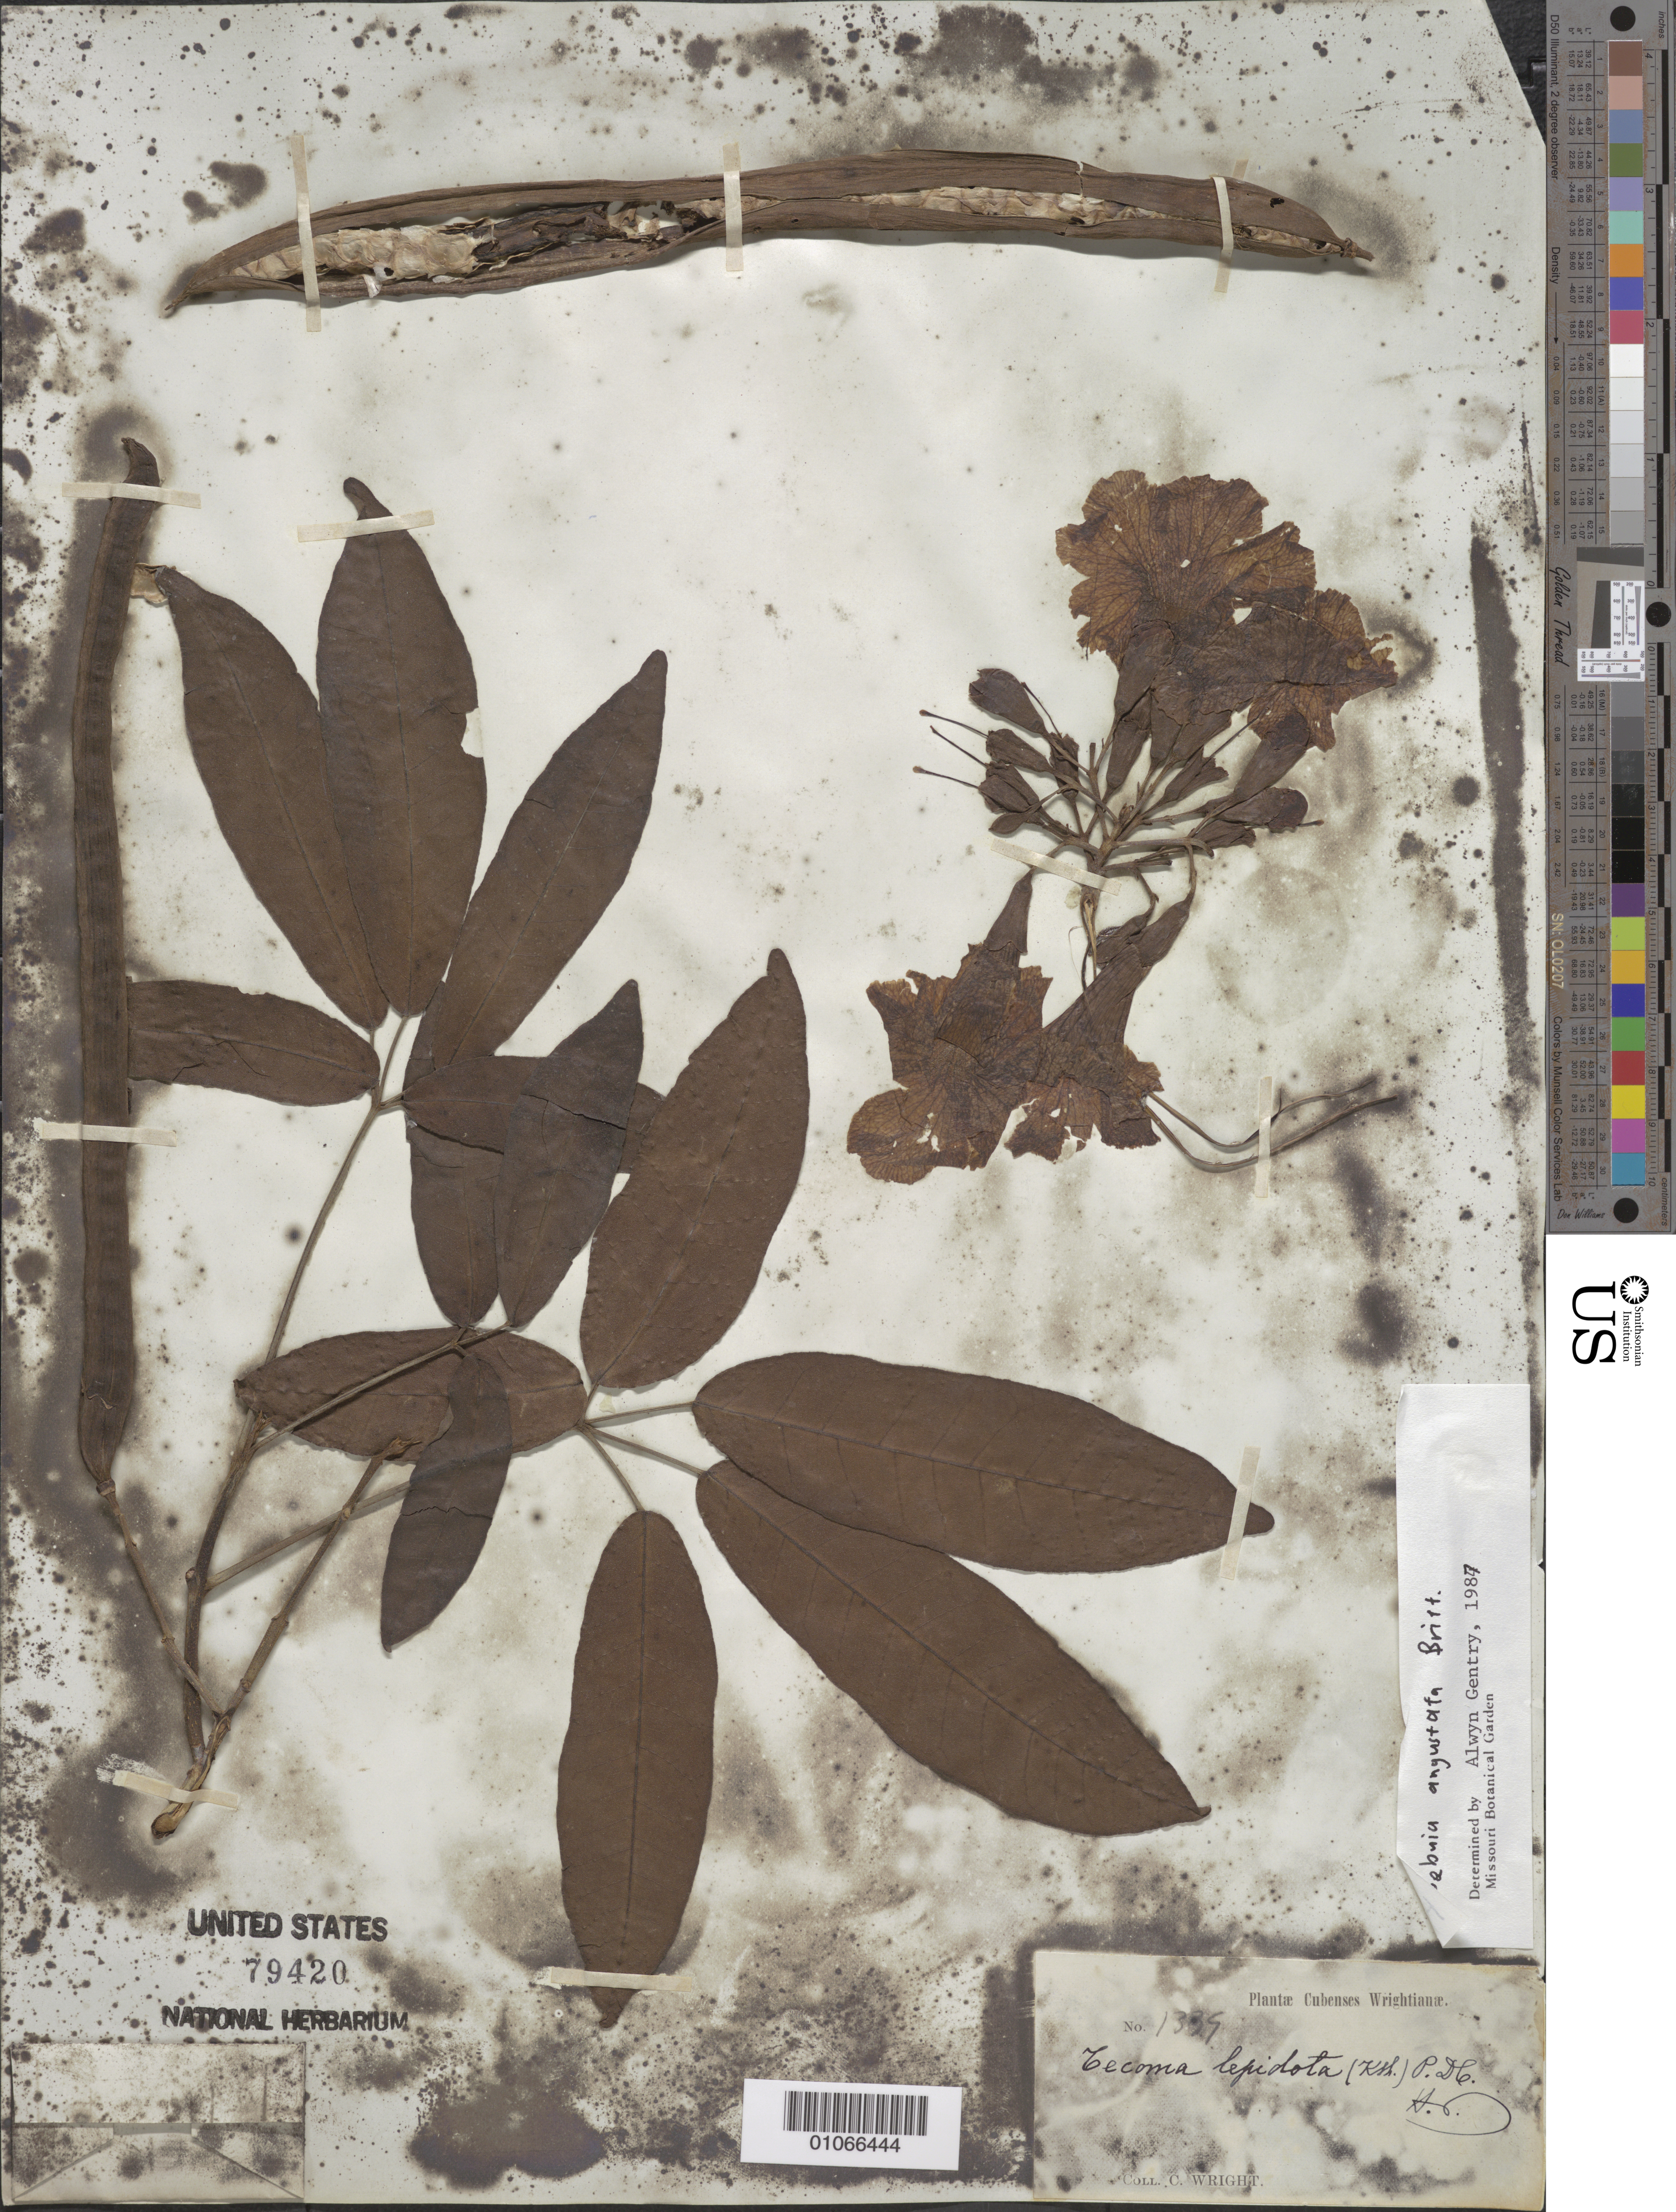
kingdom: Plantae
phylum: Tracheophyta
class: Magnoliopsida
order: Lamiales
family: Bignoniaceae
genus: Tabebuia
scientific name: Tabebuia angustata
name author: Britton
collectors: C. Wright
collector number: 1339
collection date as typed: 1800 to 1899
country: Cuba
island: Cuba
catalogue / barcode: US 79420